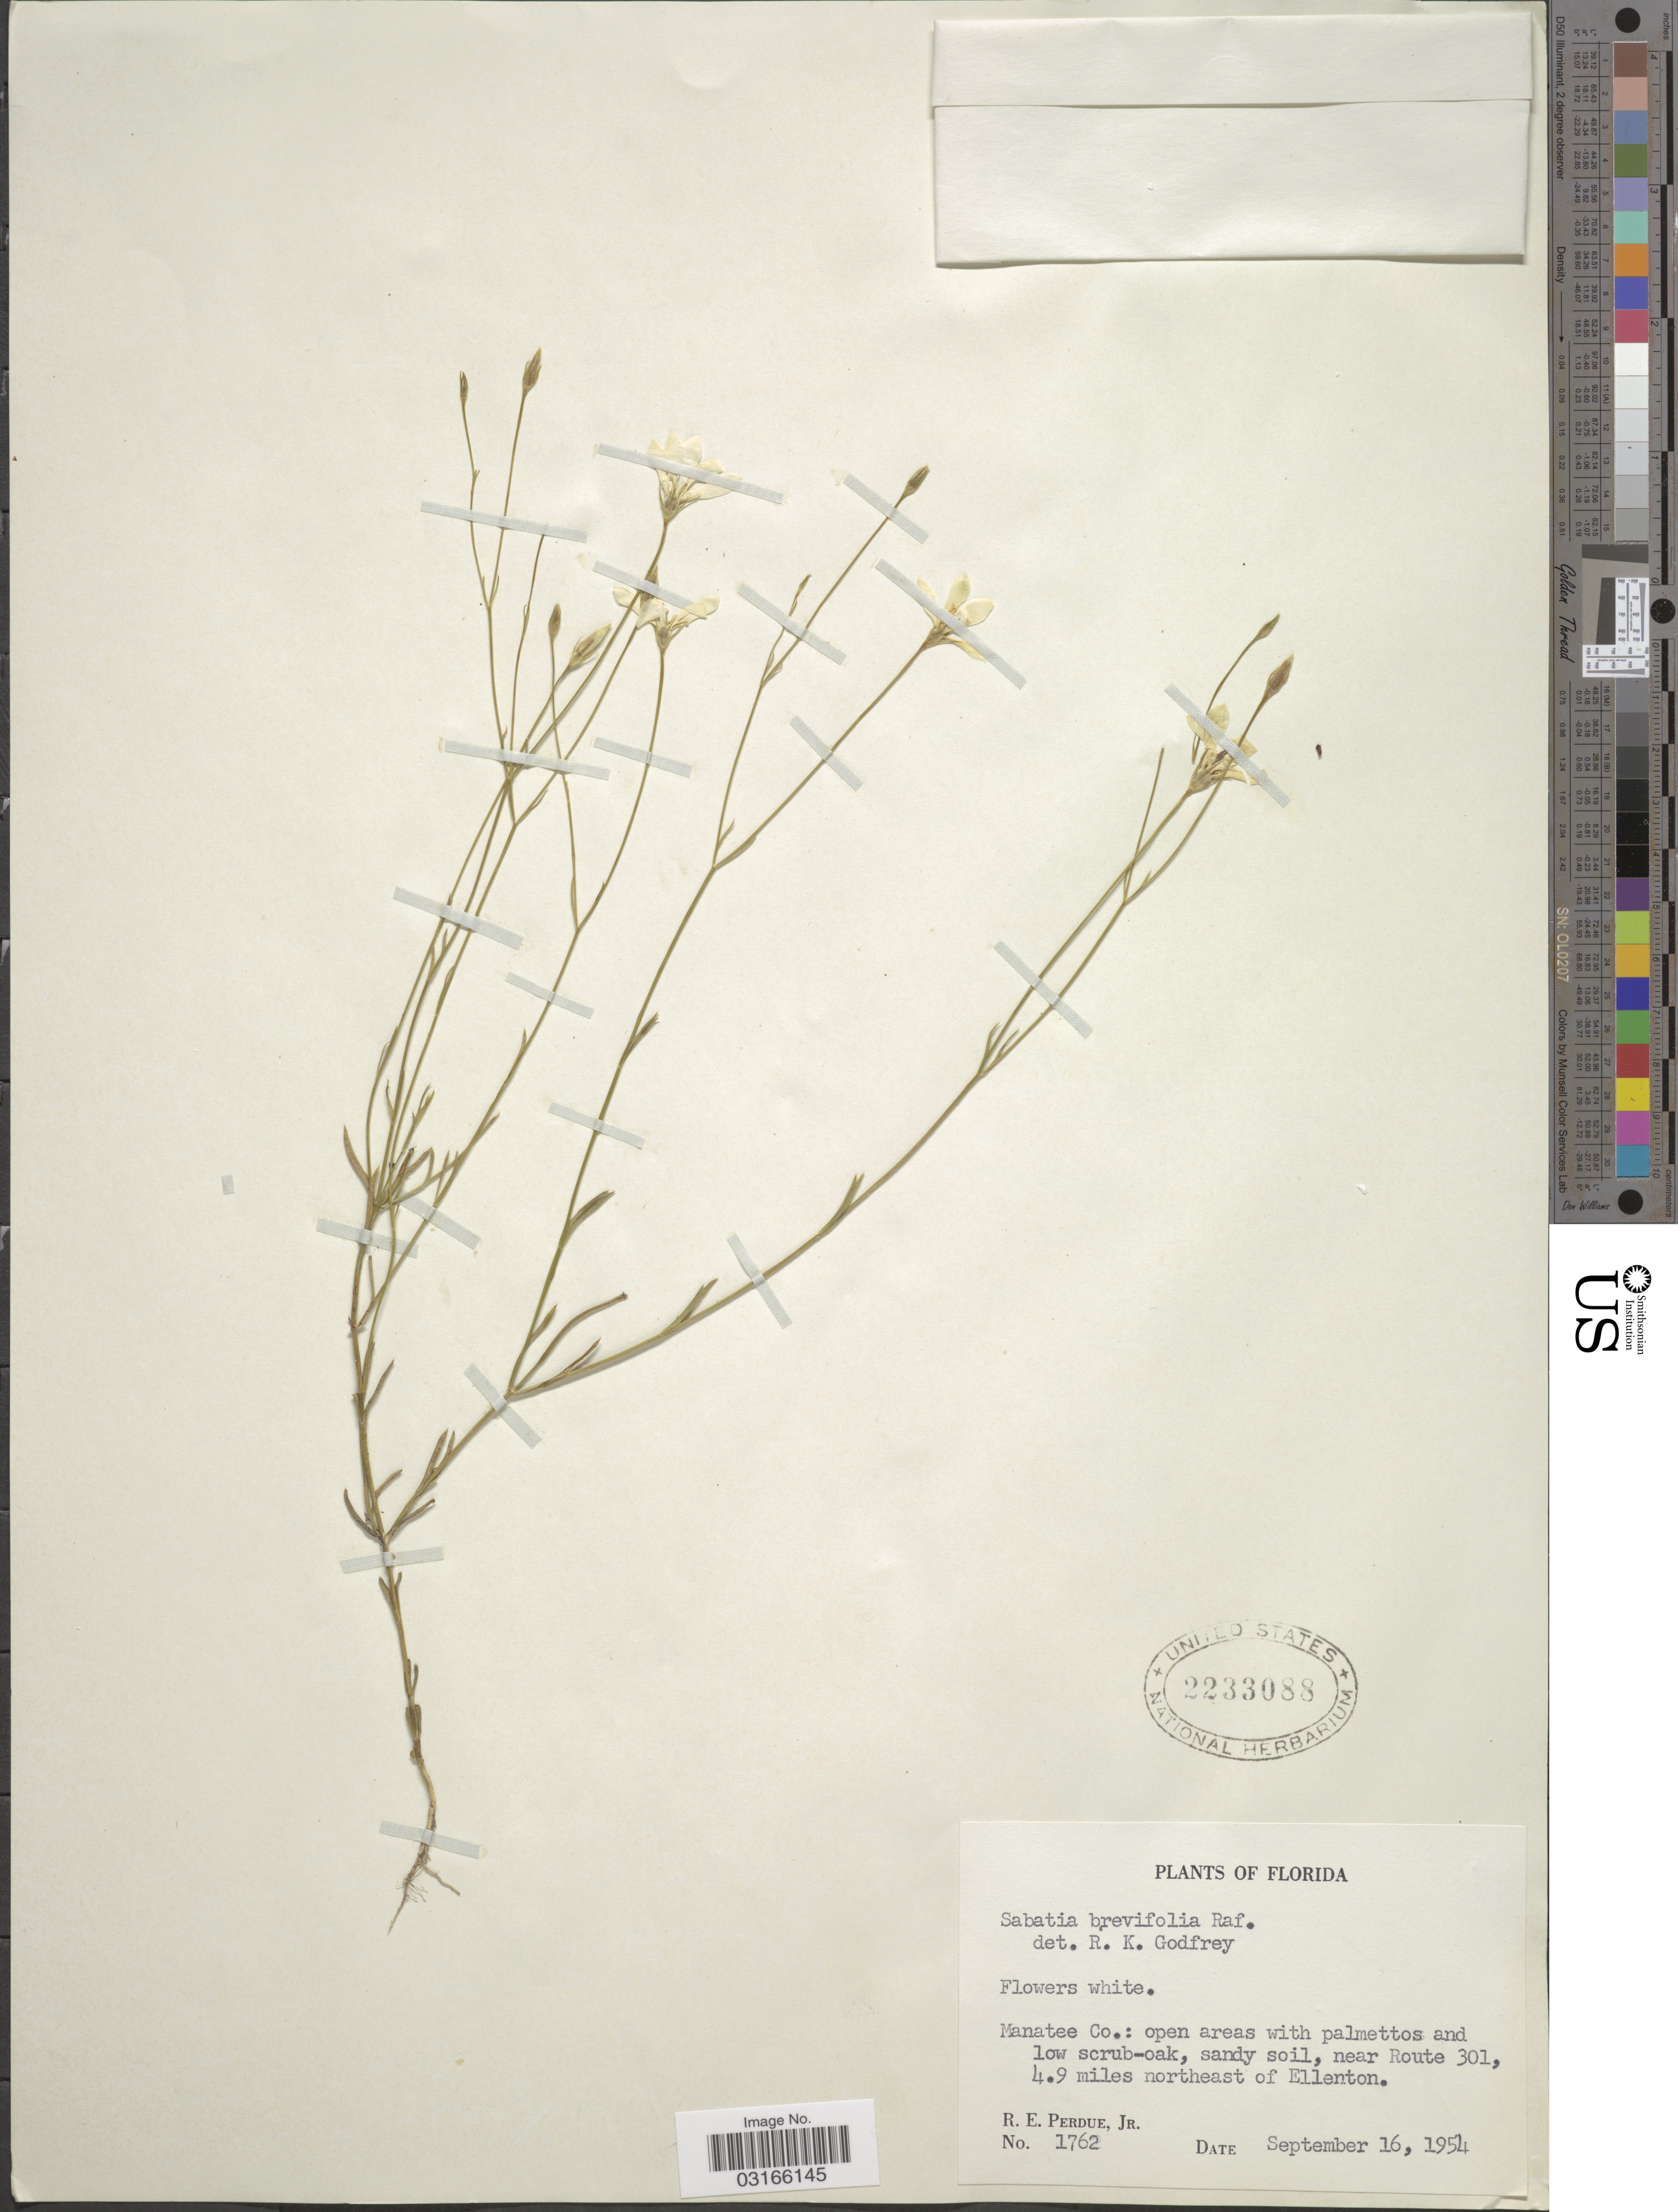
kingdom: Plantae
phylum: Tracheophyta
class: Magnoliopsida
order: Gentianales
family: Gentianaceae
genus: Sabatia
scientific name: Sabatia brevifolia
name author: Raf.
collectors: R. E. Perdue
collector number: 1762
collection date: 1954-09-16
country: United States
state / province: Florida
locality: Manatee Co.: open areas with palmettos and low scrub-oak, sandy soil, near Route 301, 4.9 miles northeast of Ellenton.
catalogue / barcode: US 2233088